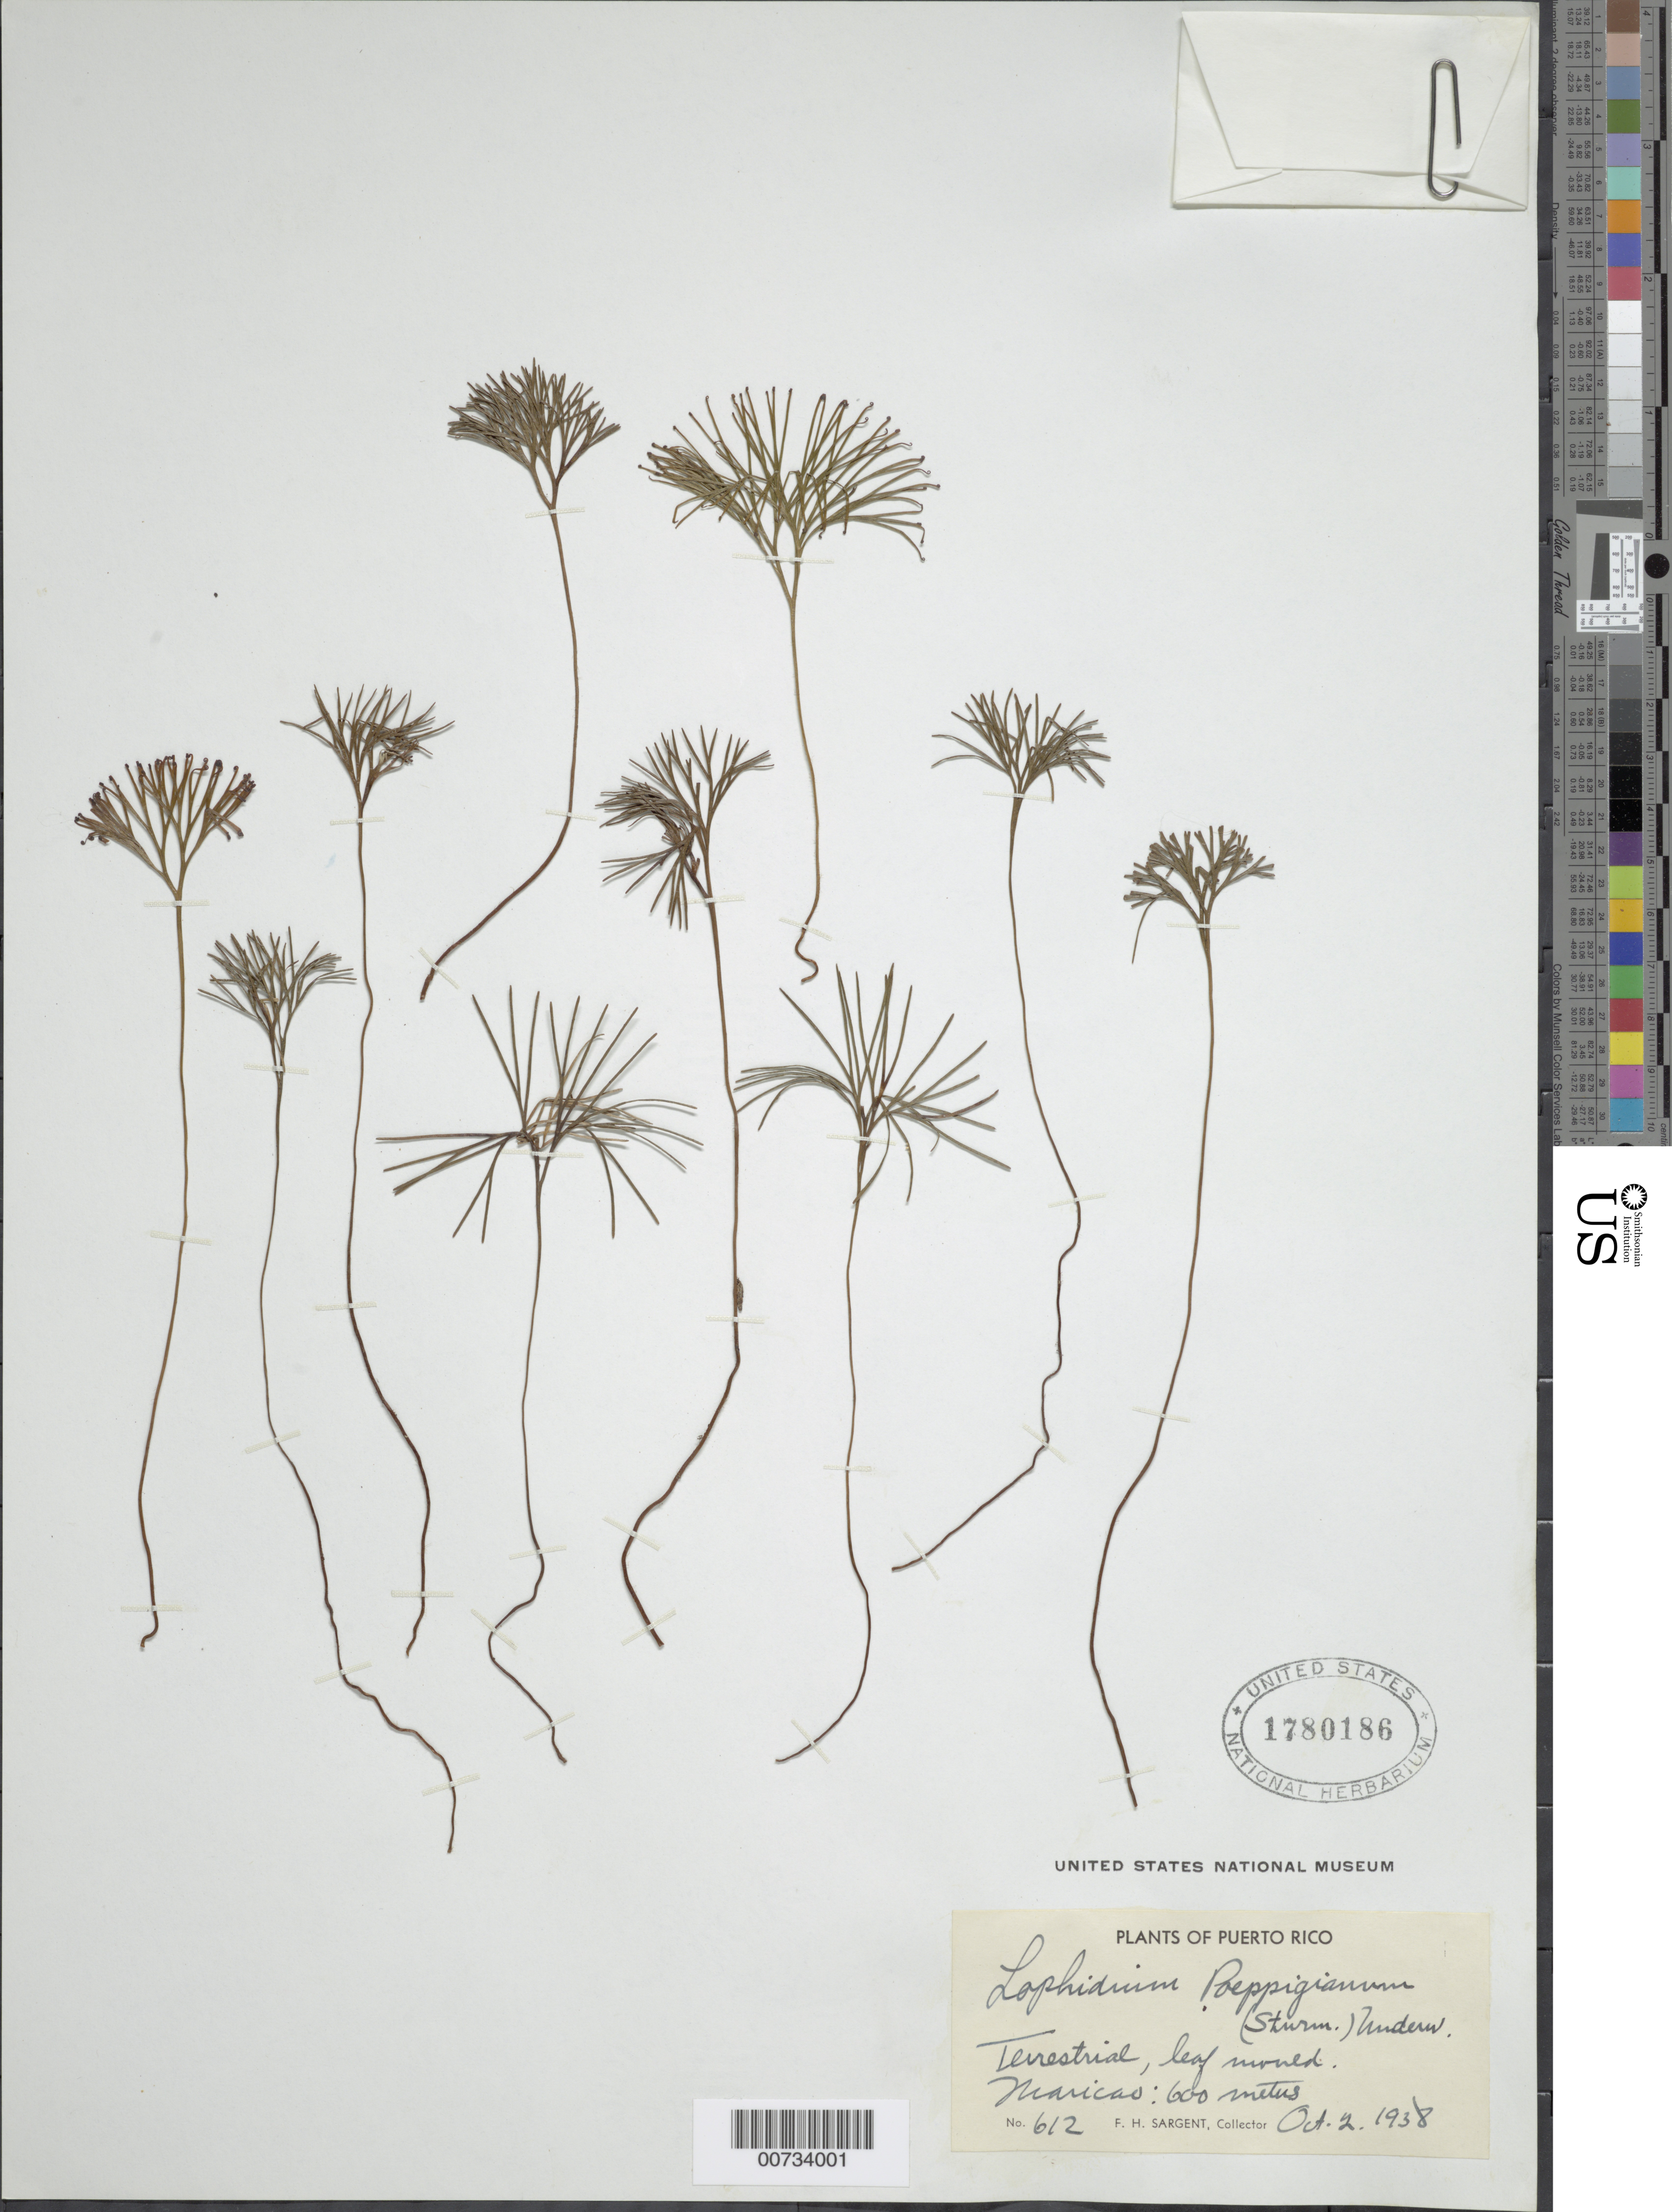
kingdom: Plantae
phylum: Tracheophyta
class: Polypodiopsida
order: Schizaeales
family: Schizaeaceae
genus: Schizaea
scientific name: Schizaea poeppigiana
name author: J.W. Sturm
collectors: F. H. Sargent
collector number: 612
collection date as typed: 02 Oct 1938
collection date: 1938-10-02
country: Puerto Rico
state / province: Maricao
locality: Maricao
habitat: Terrestrial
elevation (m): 600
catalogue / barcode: US 1780186